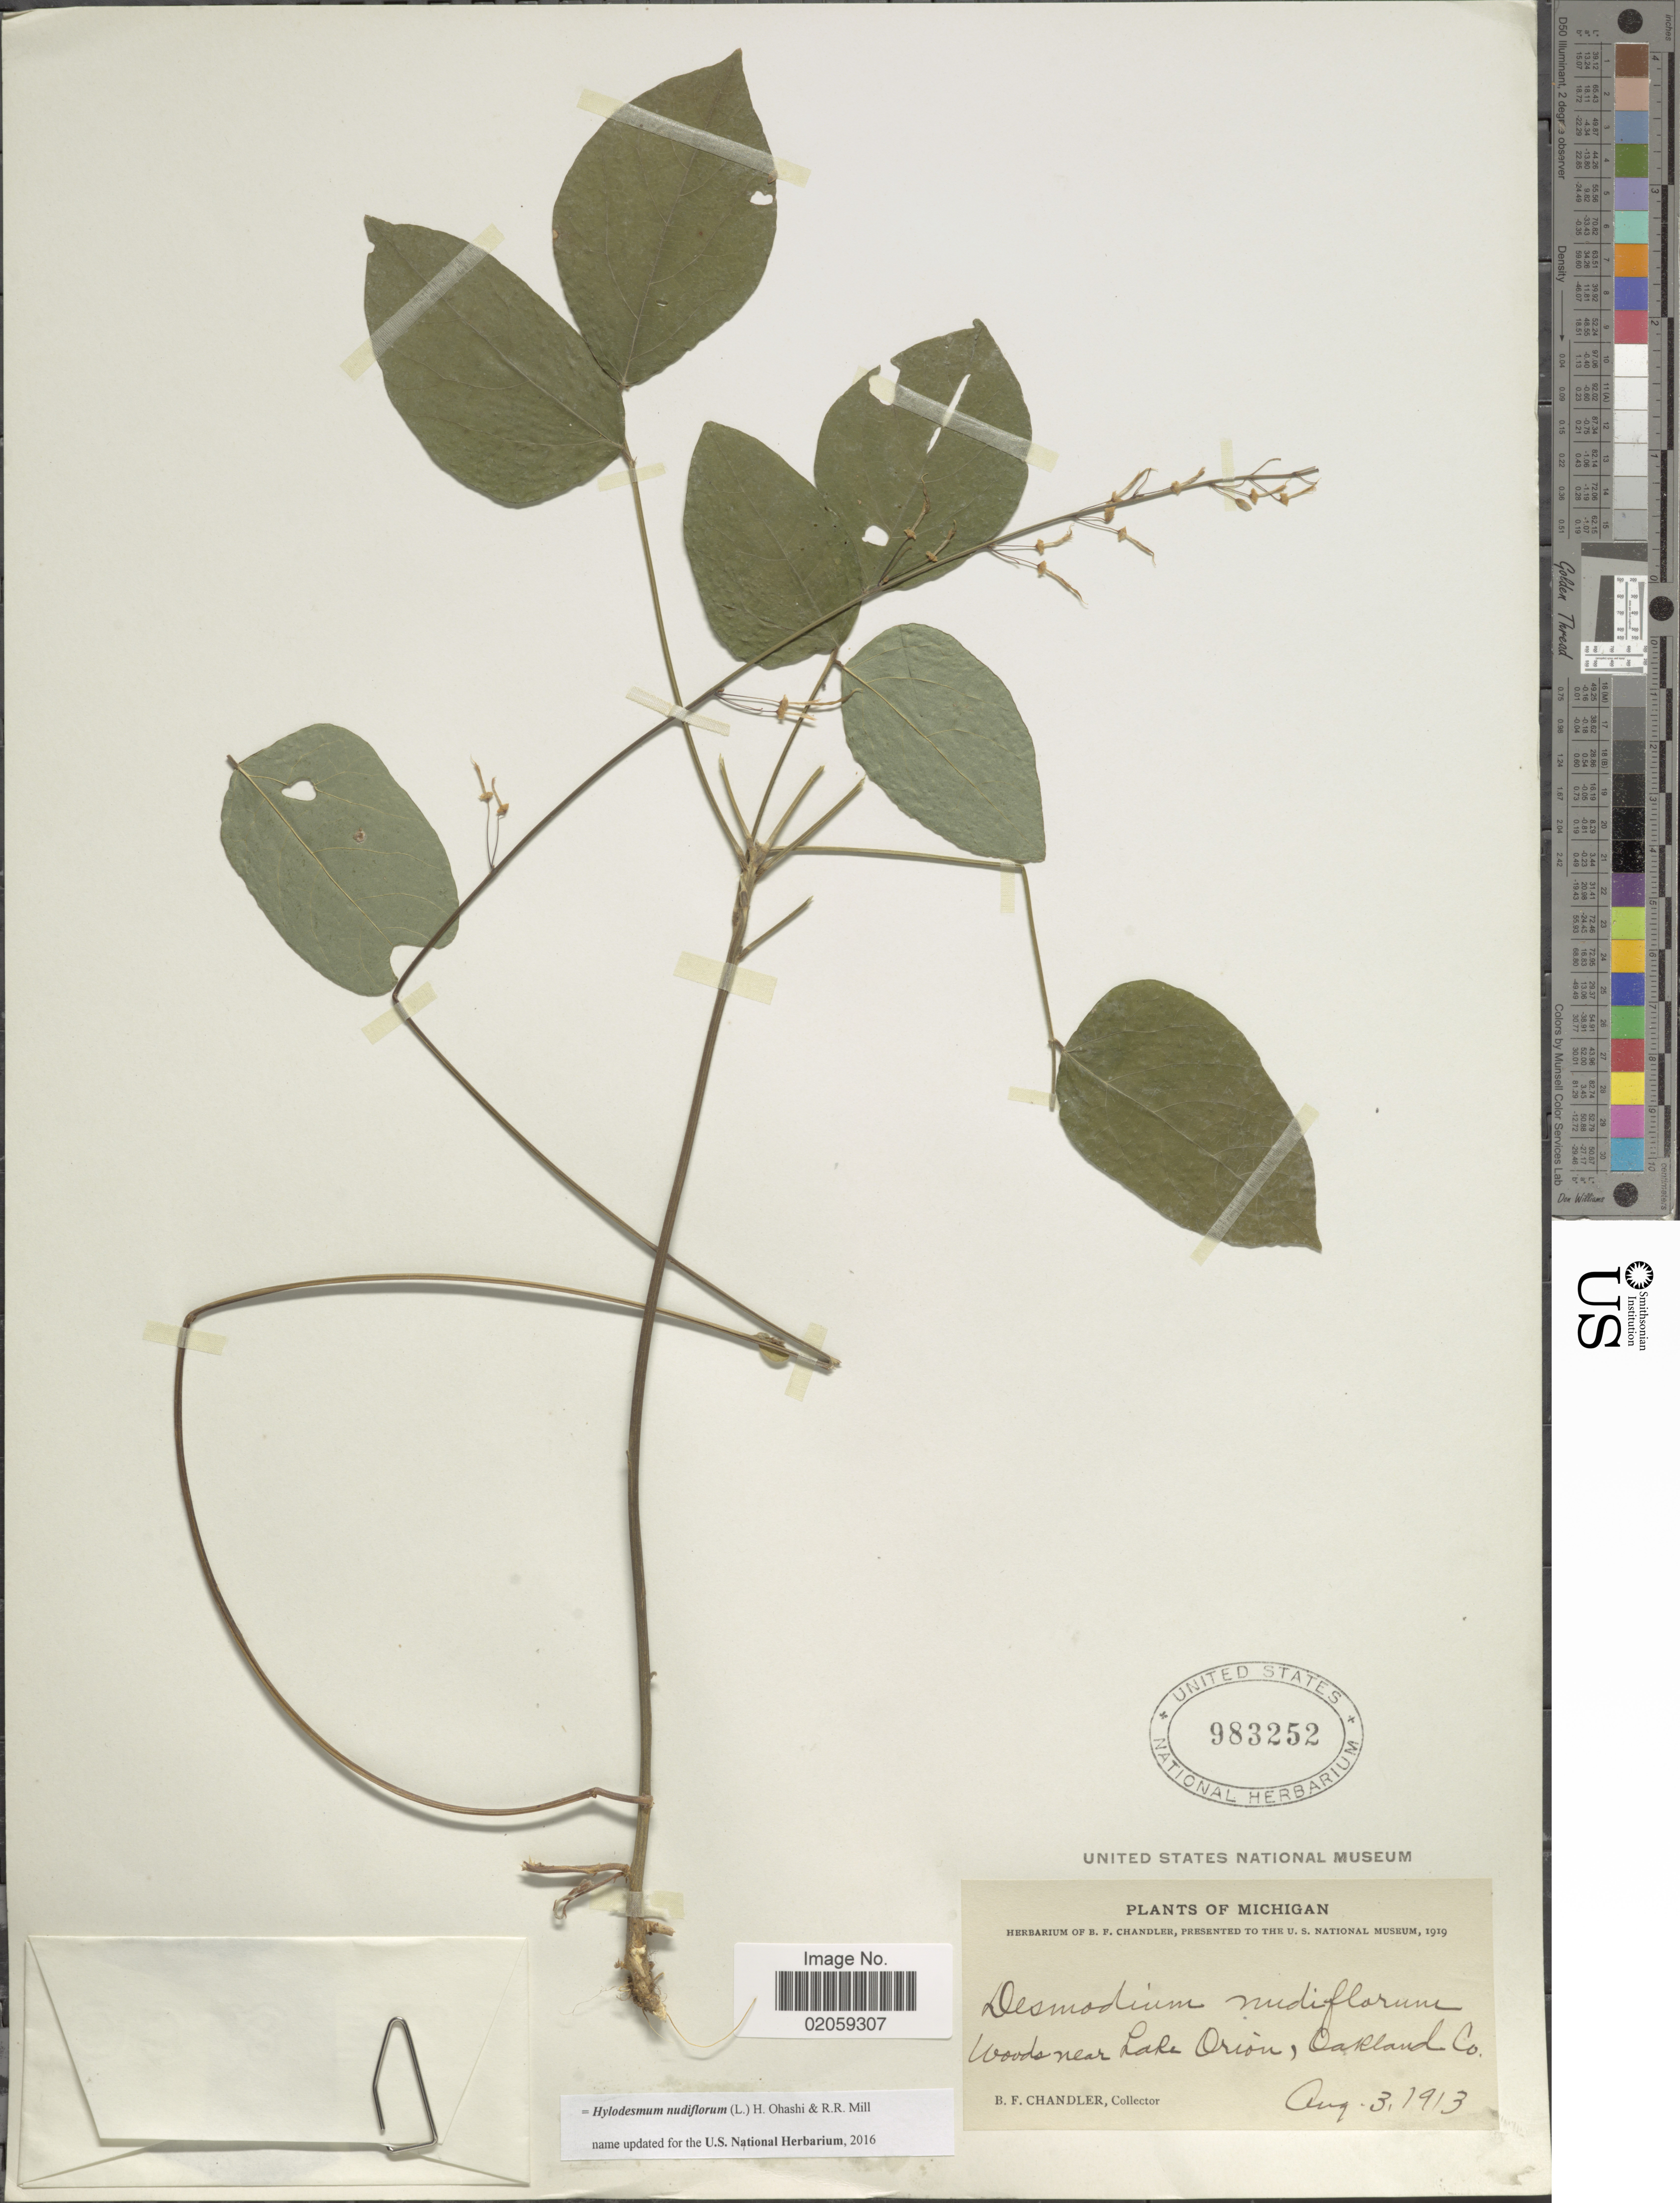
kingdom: Plantae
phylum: Tracheophyta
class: Magnoliopsida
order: Fabales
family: Fabaceae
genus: Hylodesmum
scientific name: Hylodesmum nudiflorum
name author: (L.) H. Ohashi & R.R. Mill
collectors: B. F. Chandler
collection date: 1913-08-03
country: United States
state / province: Michigan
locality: Woods near Lake Orion, Oakland Co.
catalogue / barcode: US 983252